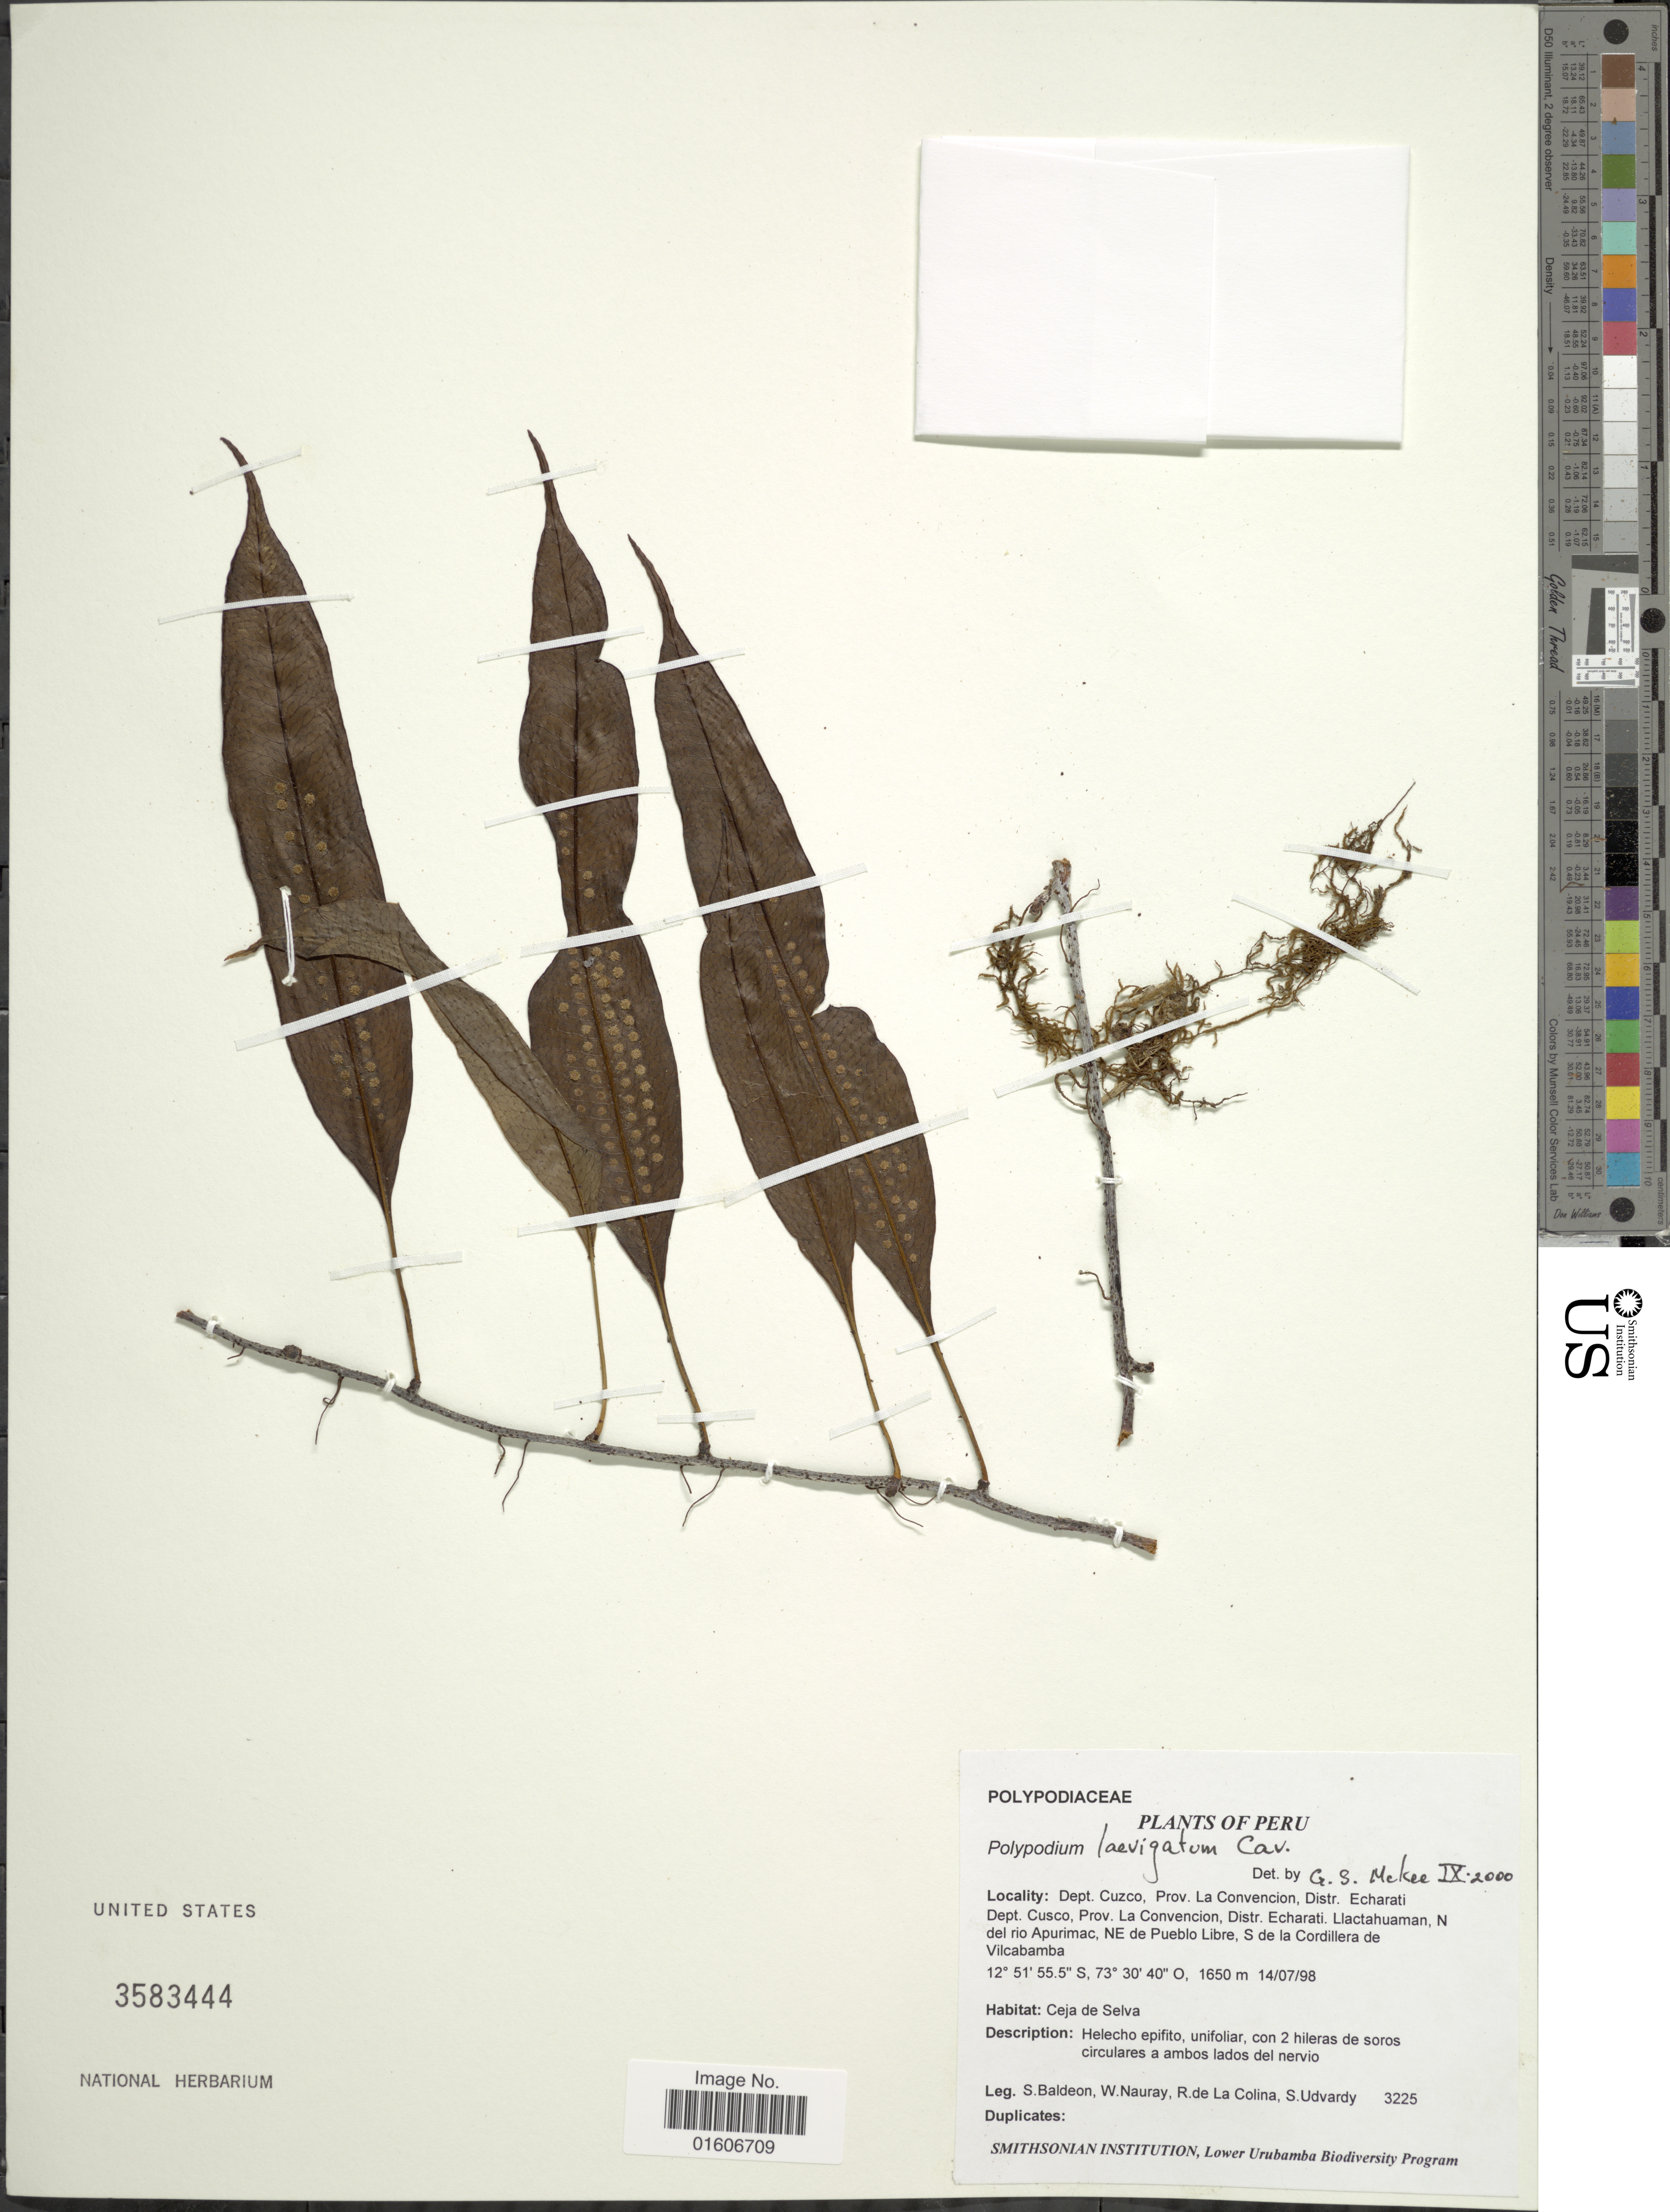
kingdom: Plantae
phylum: Tracheophyta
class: Polypodiopsida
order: Polypodiales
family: Polypodiaceae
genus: Serpocaulon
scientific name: Serpocaulon levigatum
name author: (Cav.) A.R. Sm.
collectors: S. Baldeon, W. Nauray, R. de La Colina & S. Udvardy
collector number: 3225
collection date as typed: Transcribed d/m/y: 14/7/98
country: Peru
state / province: Cusco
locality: Dept. Cuzco, prov. La Convencion, Distr. Echarti. Llactahuaman, M del rio Apurimac, NE de Pueblo Libre, S de la Cordillera de Vilcabamba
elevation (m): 1650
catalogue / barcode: US 3583444